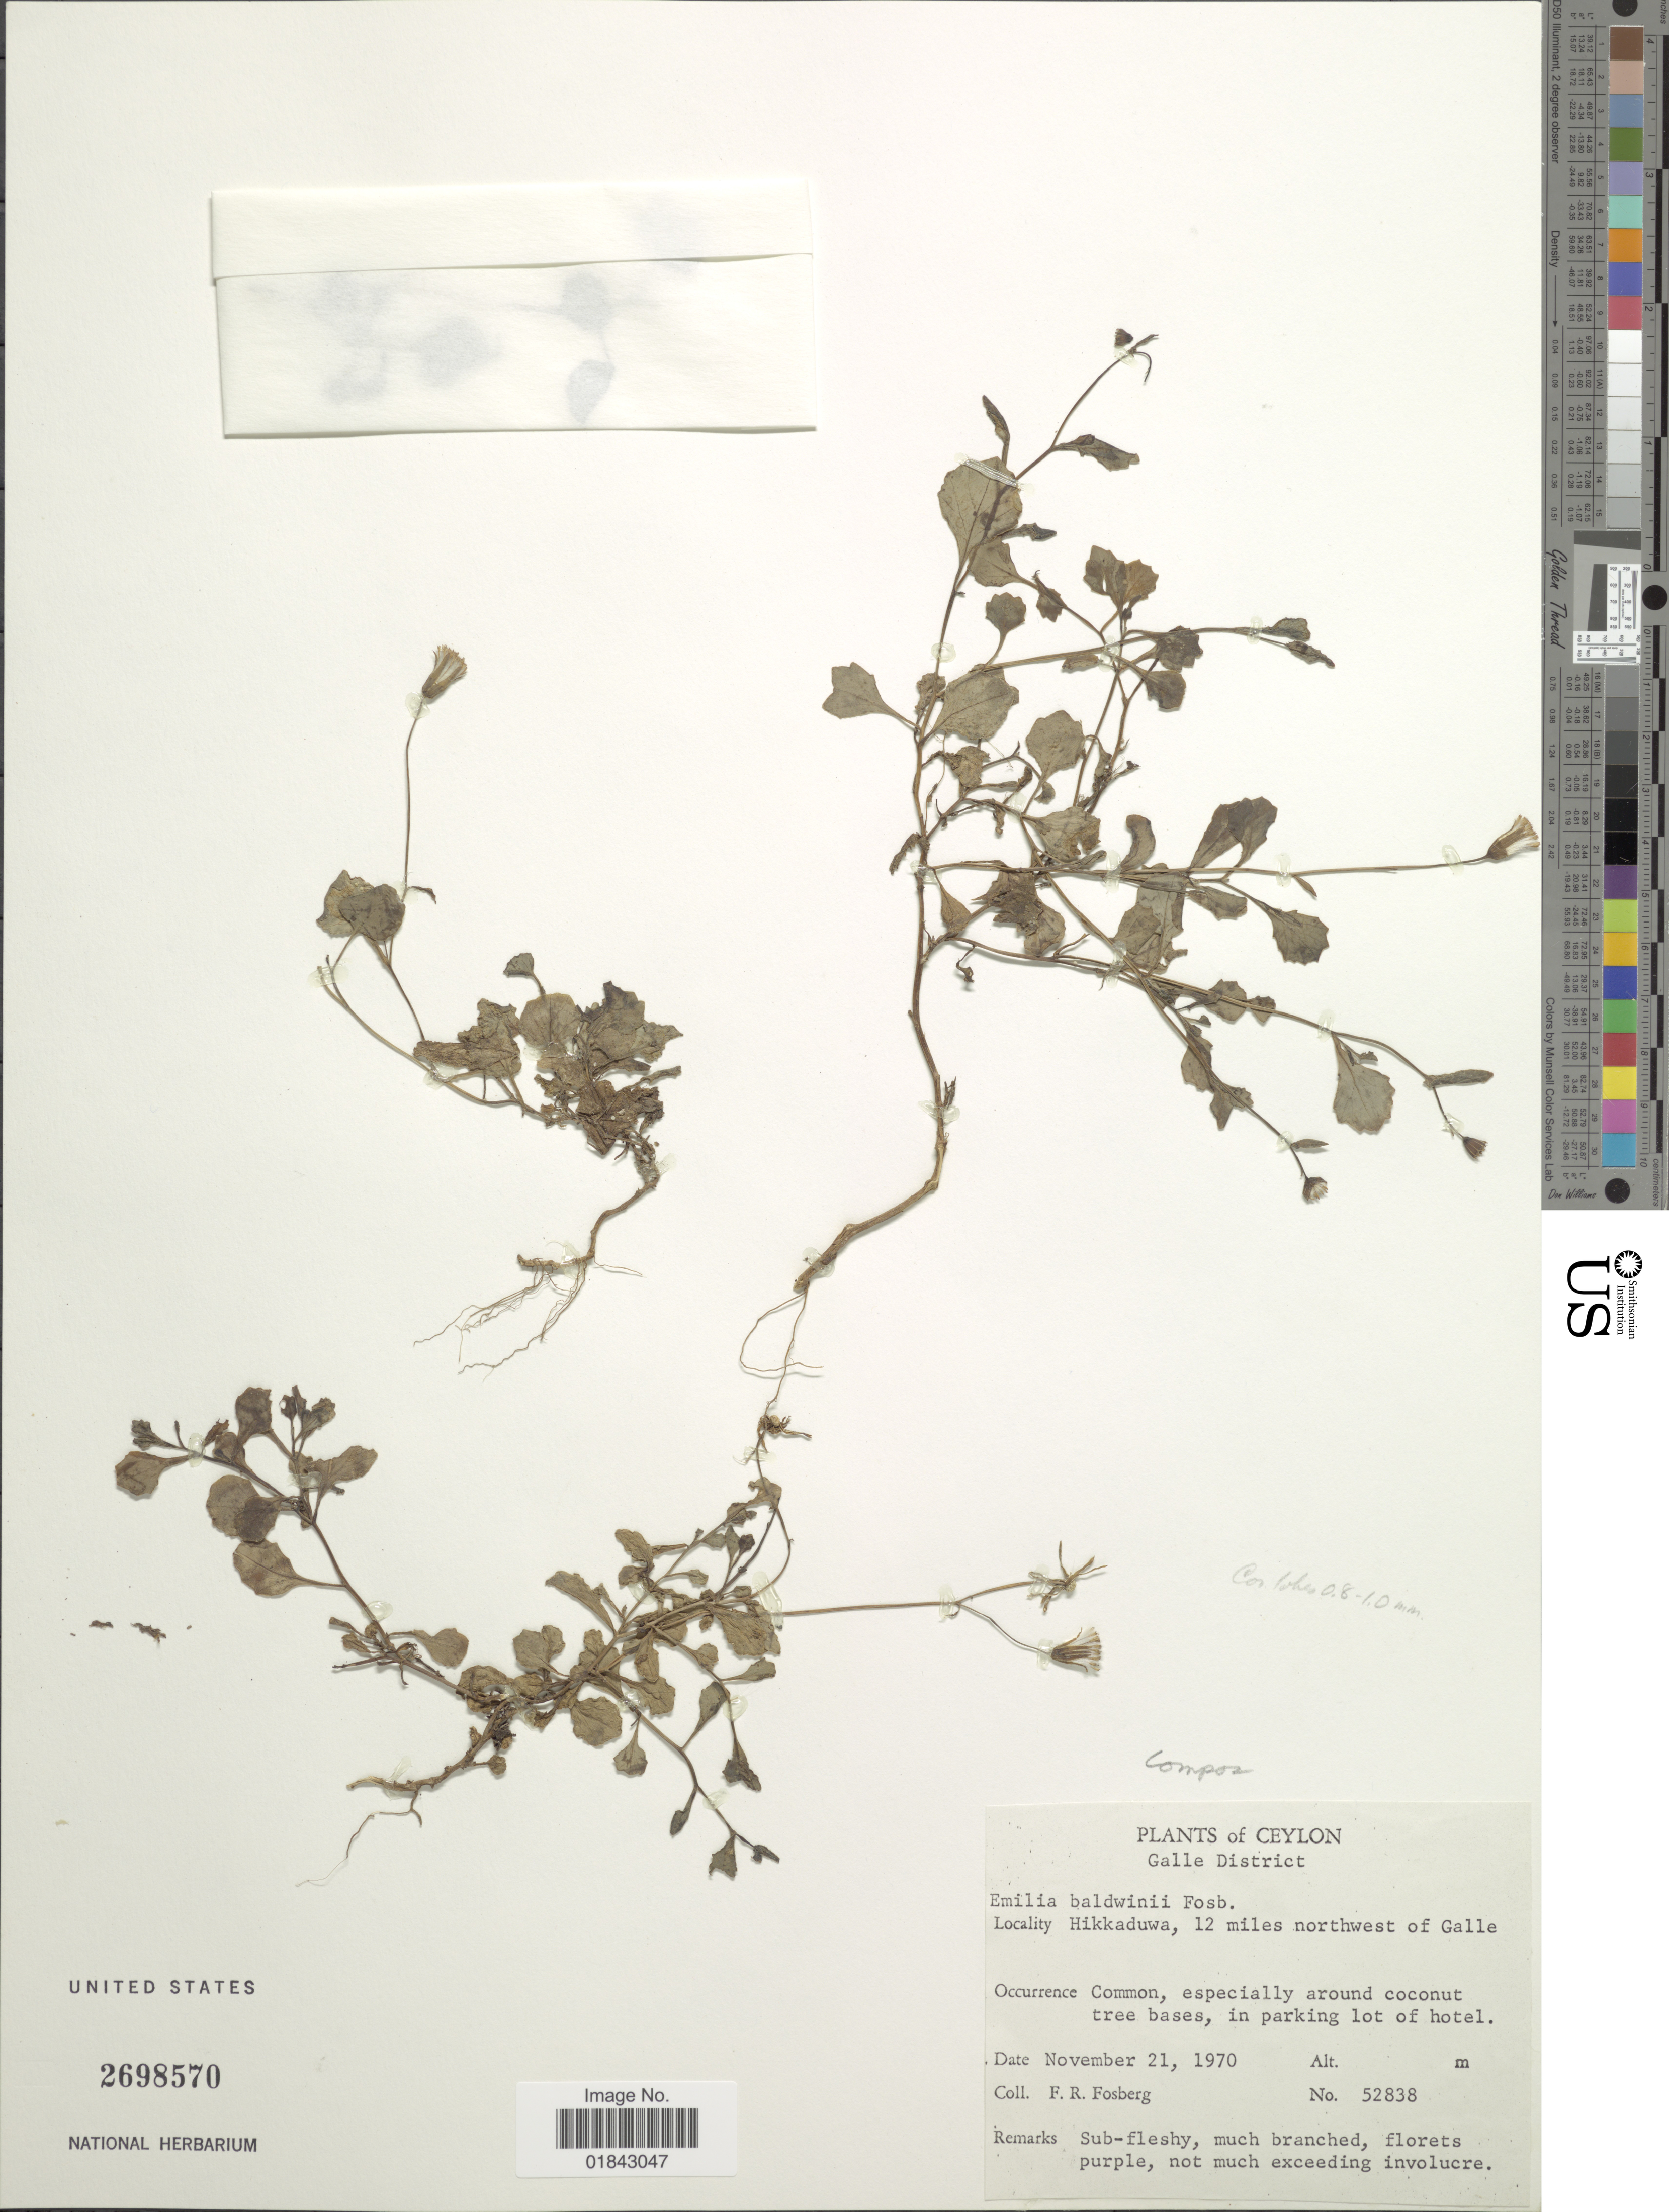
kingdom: Plantae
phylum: Tracheophyta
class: Magnoliopsida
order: Asterales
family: Asteraceae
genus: Emilia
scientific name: Emilia baldwinii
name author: Fosberg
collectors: F. R. Fosberg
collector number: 52838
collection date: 1970-11-21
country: Sri Lanka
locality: Galle District, Hikkaduwa, 12 miles northwest of Galle, common, especially around coconut tree bases, in parking lot of hotel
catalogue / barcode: US 2698570